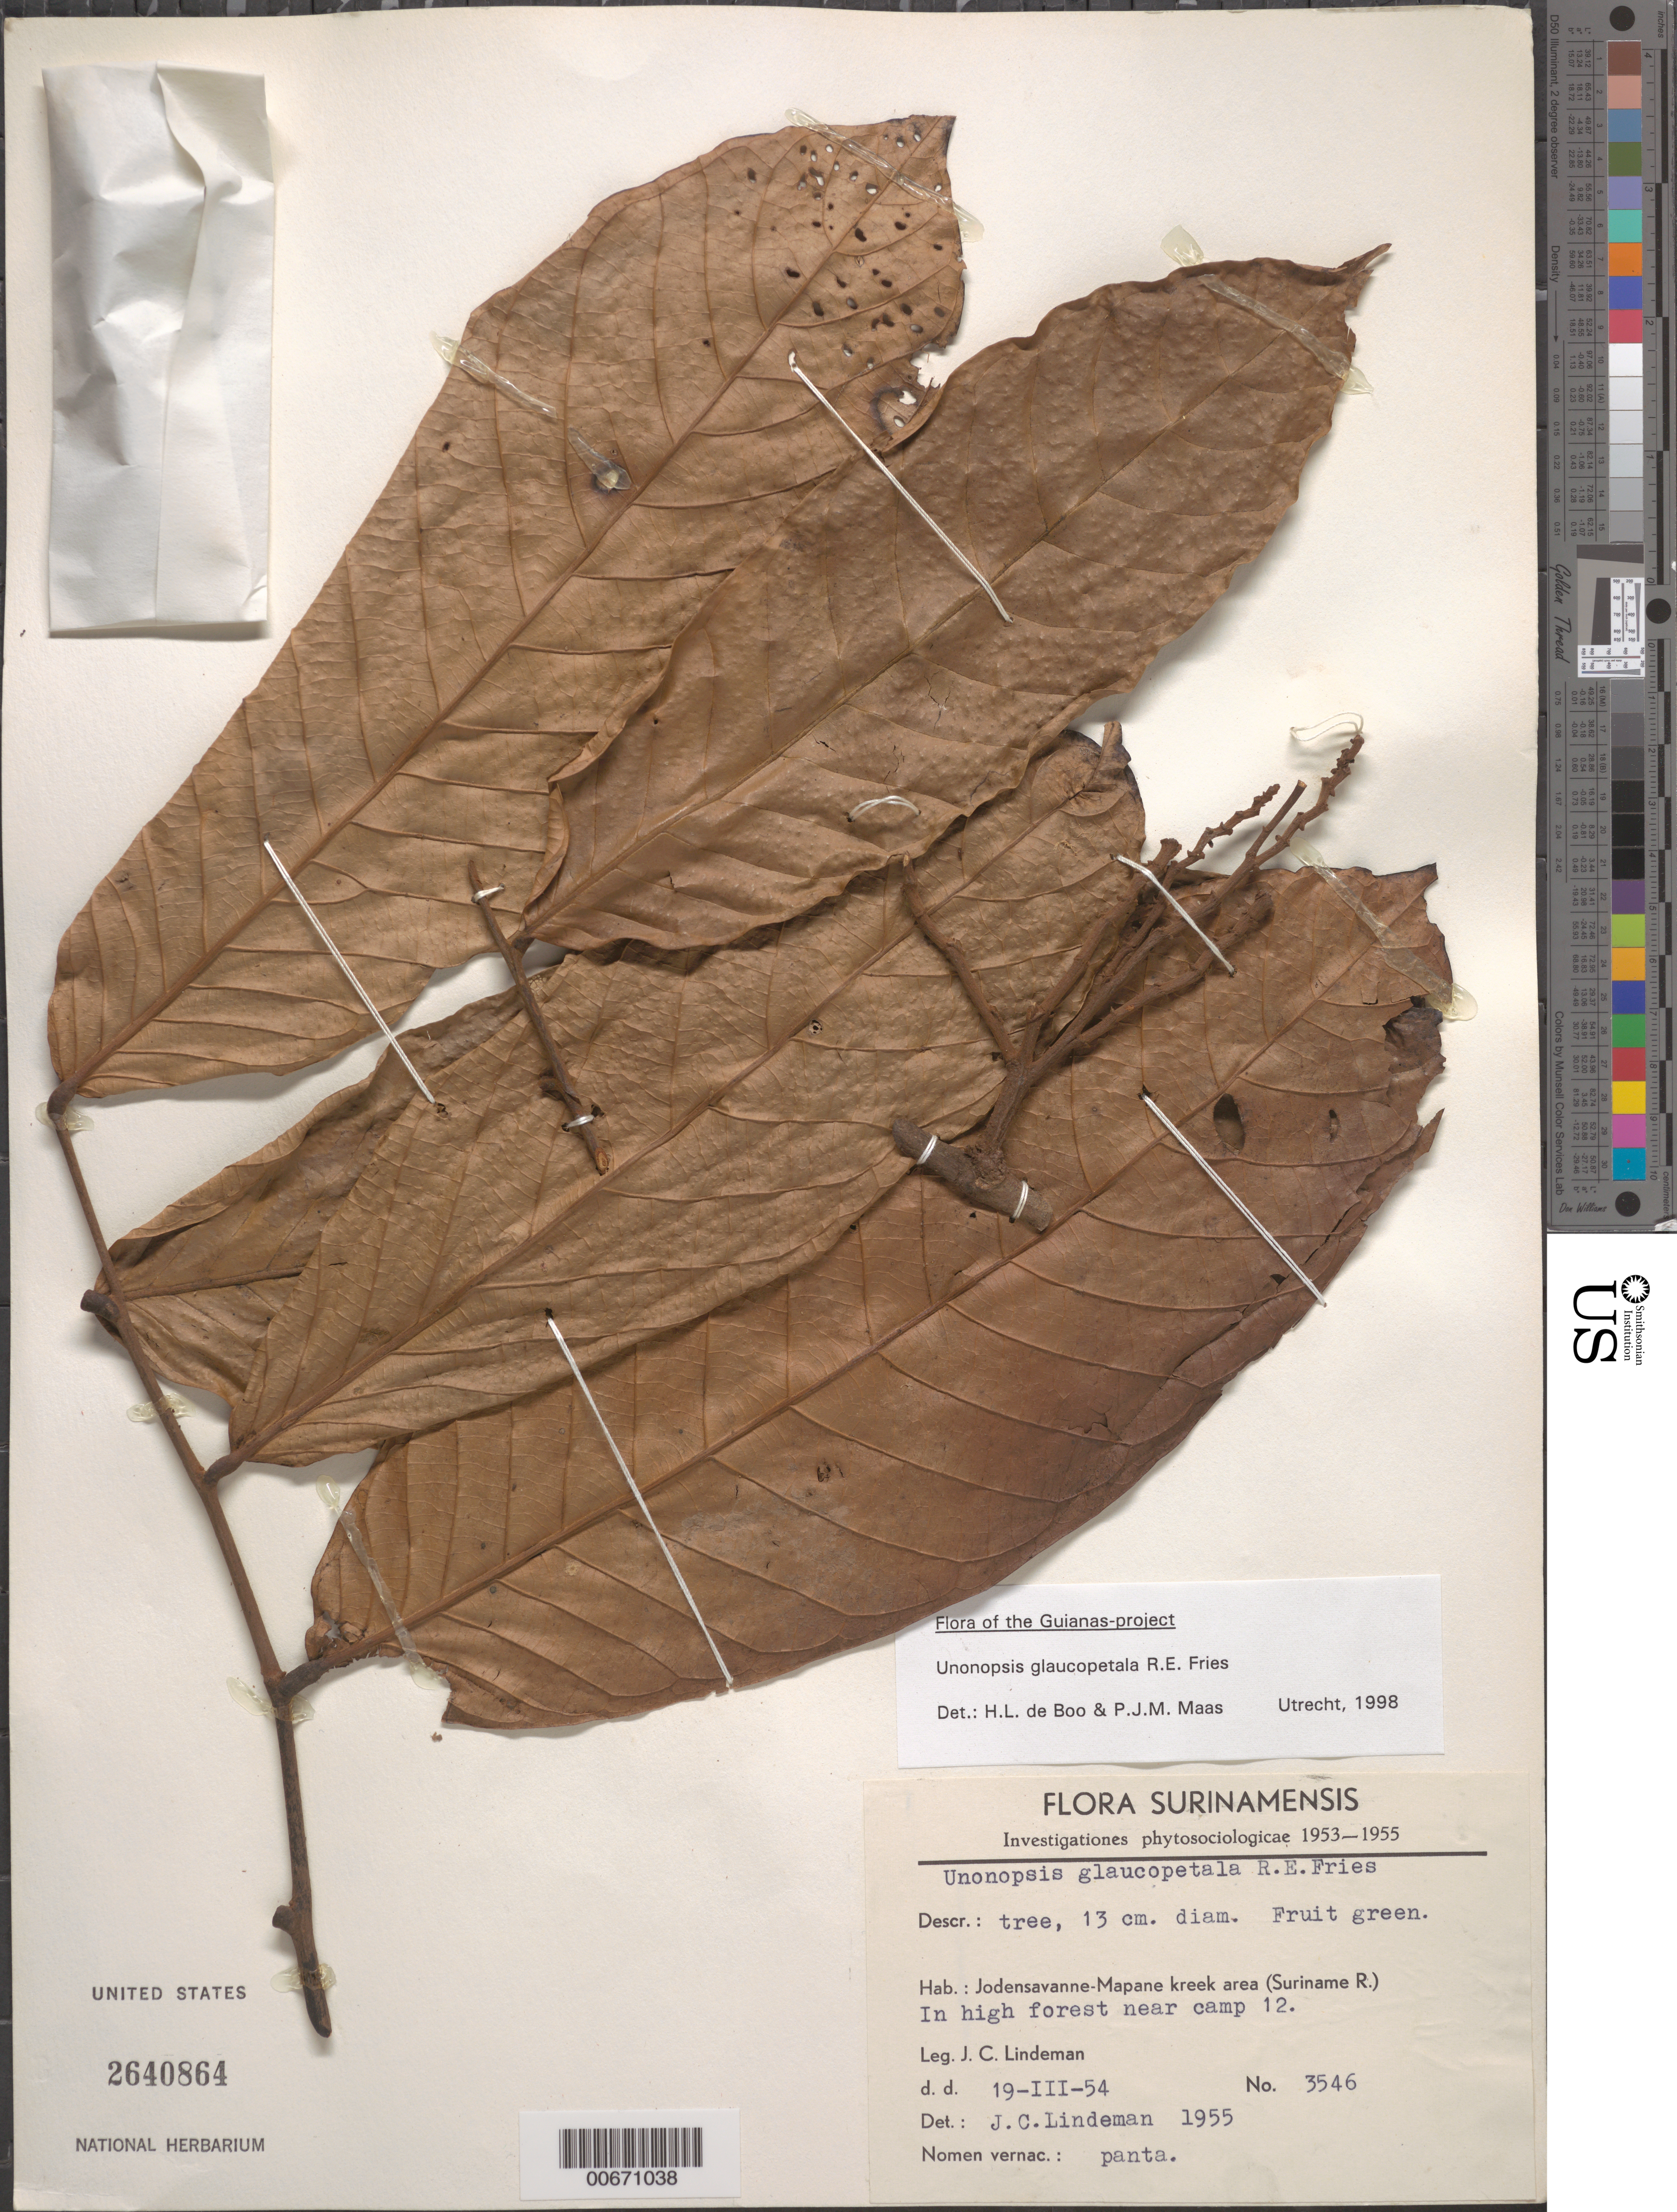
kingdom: Plantae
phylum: Tracheophyta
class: Magnoliopsida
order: Magnoliales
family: Annonaceae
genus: Unonopsis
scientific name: Unonopsis glaucopetala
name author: R.E. Fr.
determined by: de Boo, H. L.; Maas, P. J.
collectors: J. C. Lindeman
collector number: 3546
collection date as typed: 19-Mar-54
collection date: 1954-03-19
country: Suriname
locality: Jodensavanne-Mapane kreek area (Suriname River)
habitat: High forest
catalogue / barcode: US 2640864